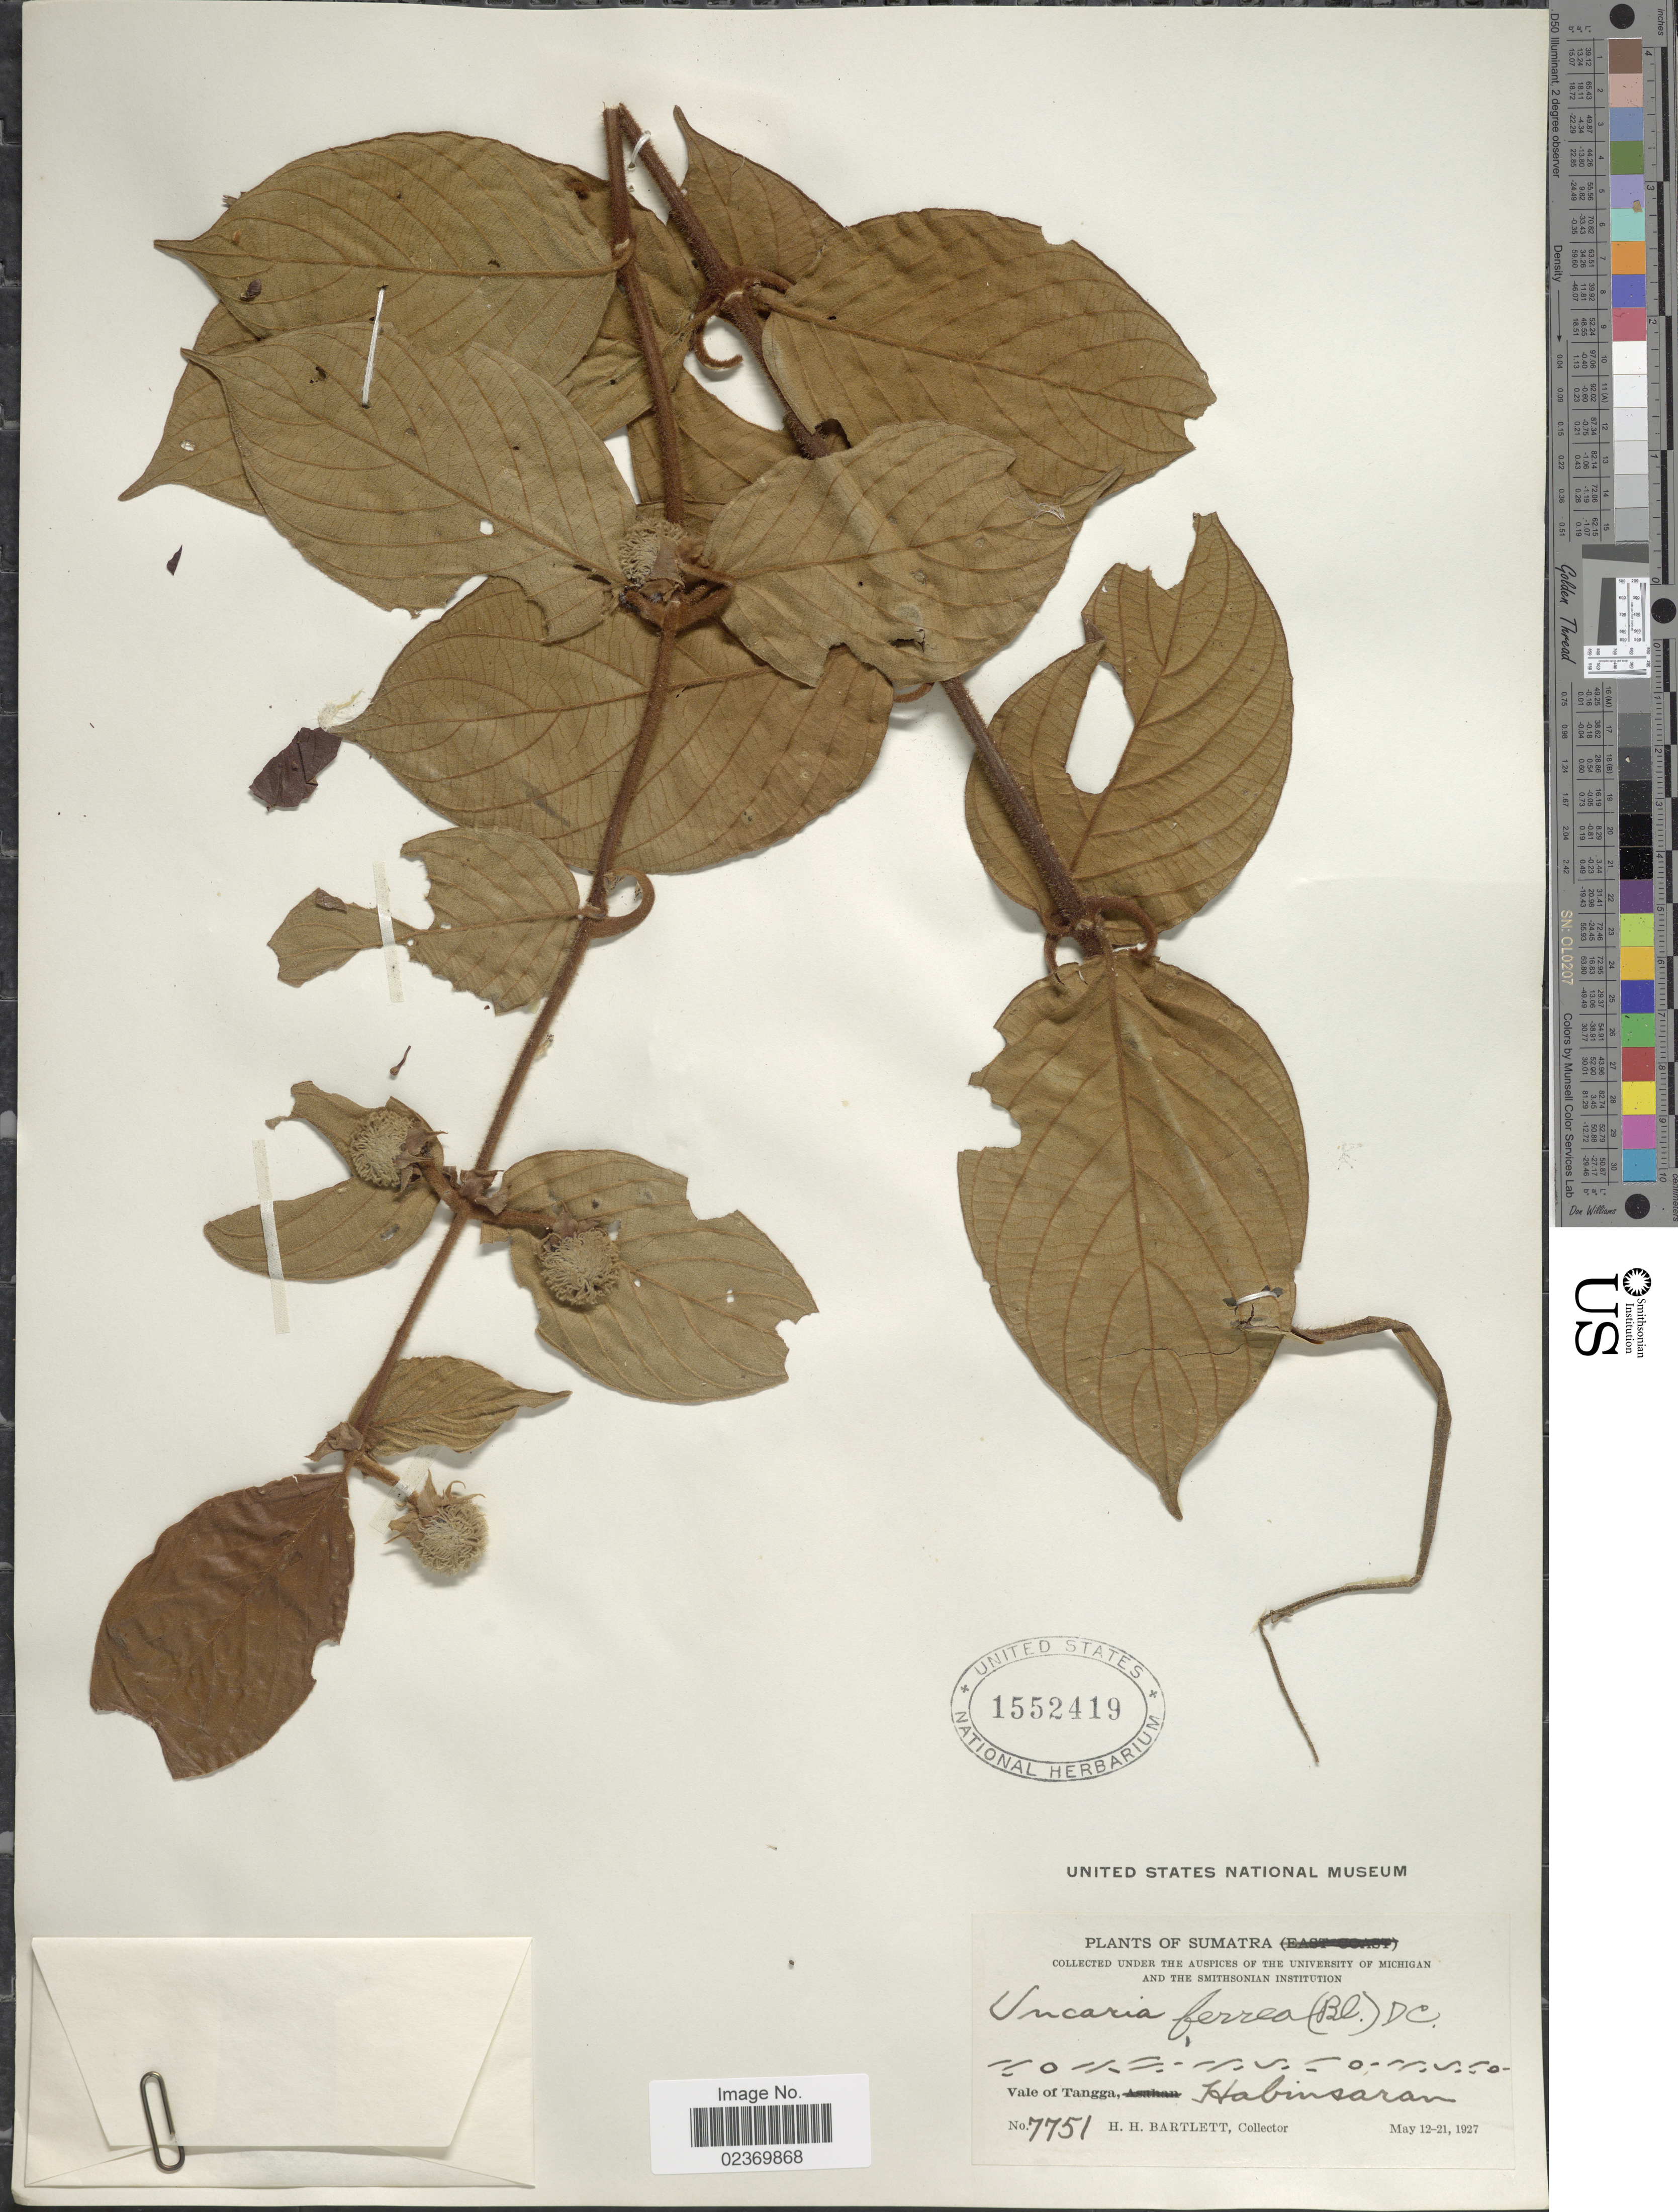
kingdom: Plantae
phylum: Tracheophyta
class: Magnoliopsida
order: Gentianales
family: Rubiaceae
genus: Uncaria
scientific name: Uncaria ferrea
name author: (Blume) DC.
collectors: H. H. Bartlett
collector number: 7751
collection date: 1927-05-12/1927-05-21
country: Indonesia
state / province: Sumatra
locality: Vale of Tangga, Habinsaran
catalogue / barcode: US 1552419